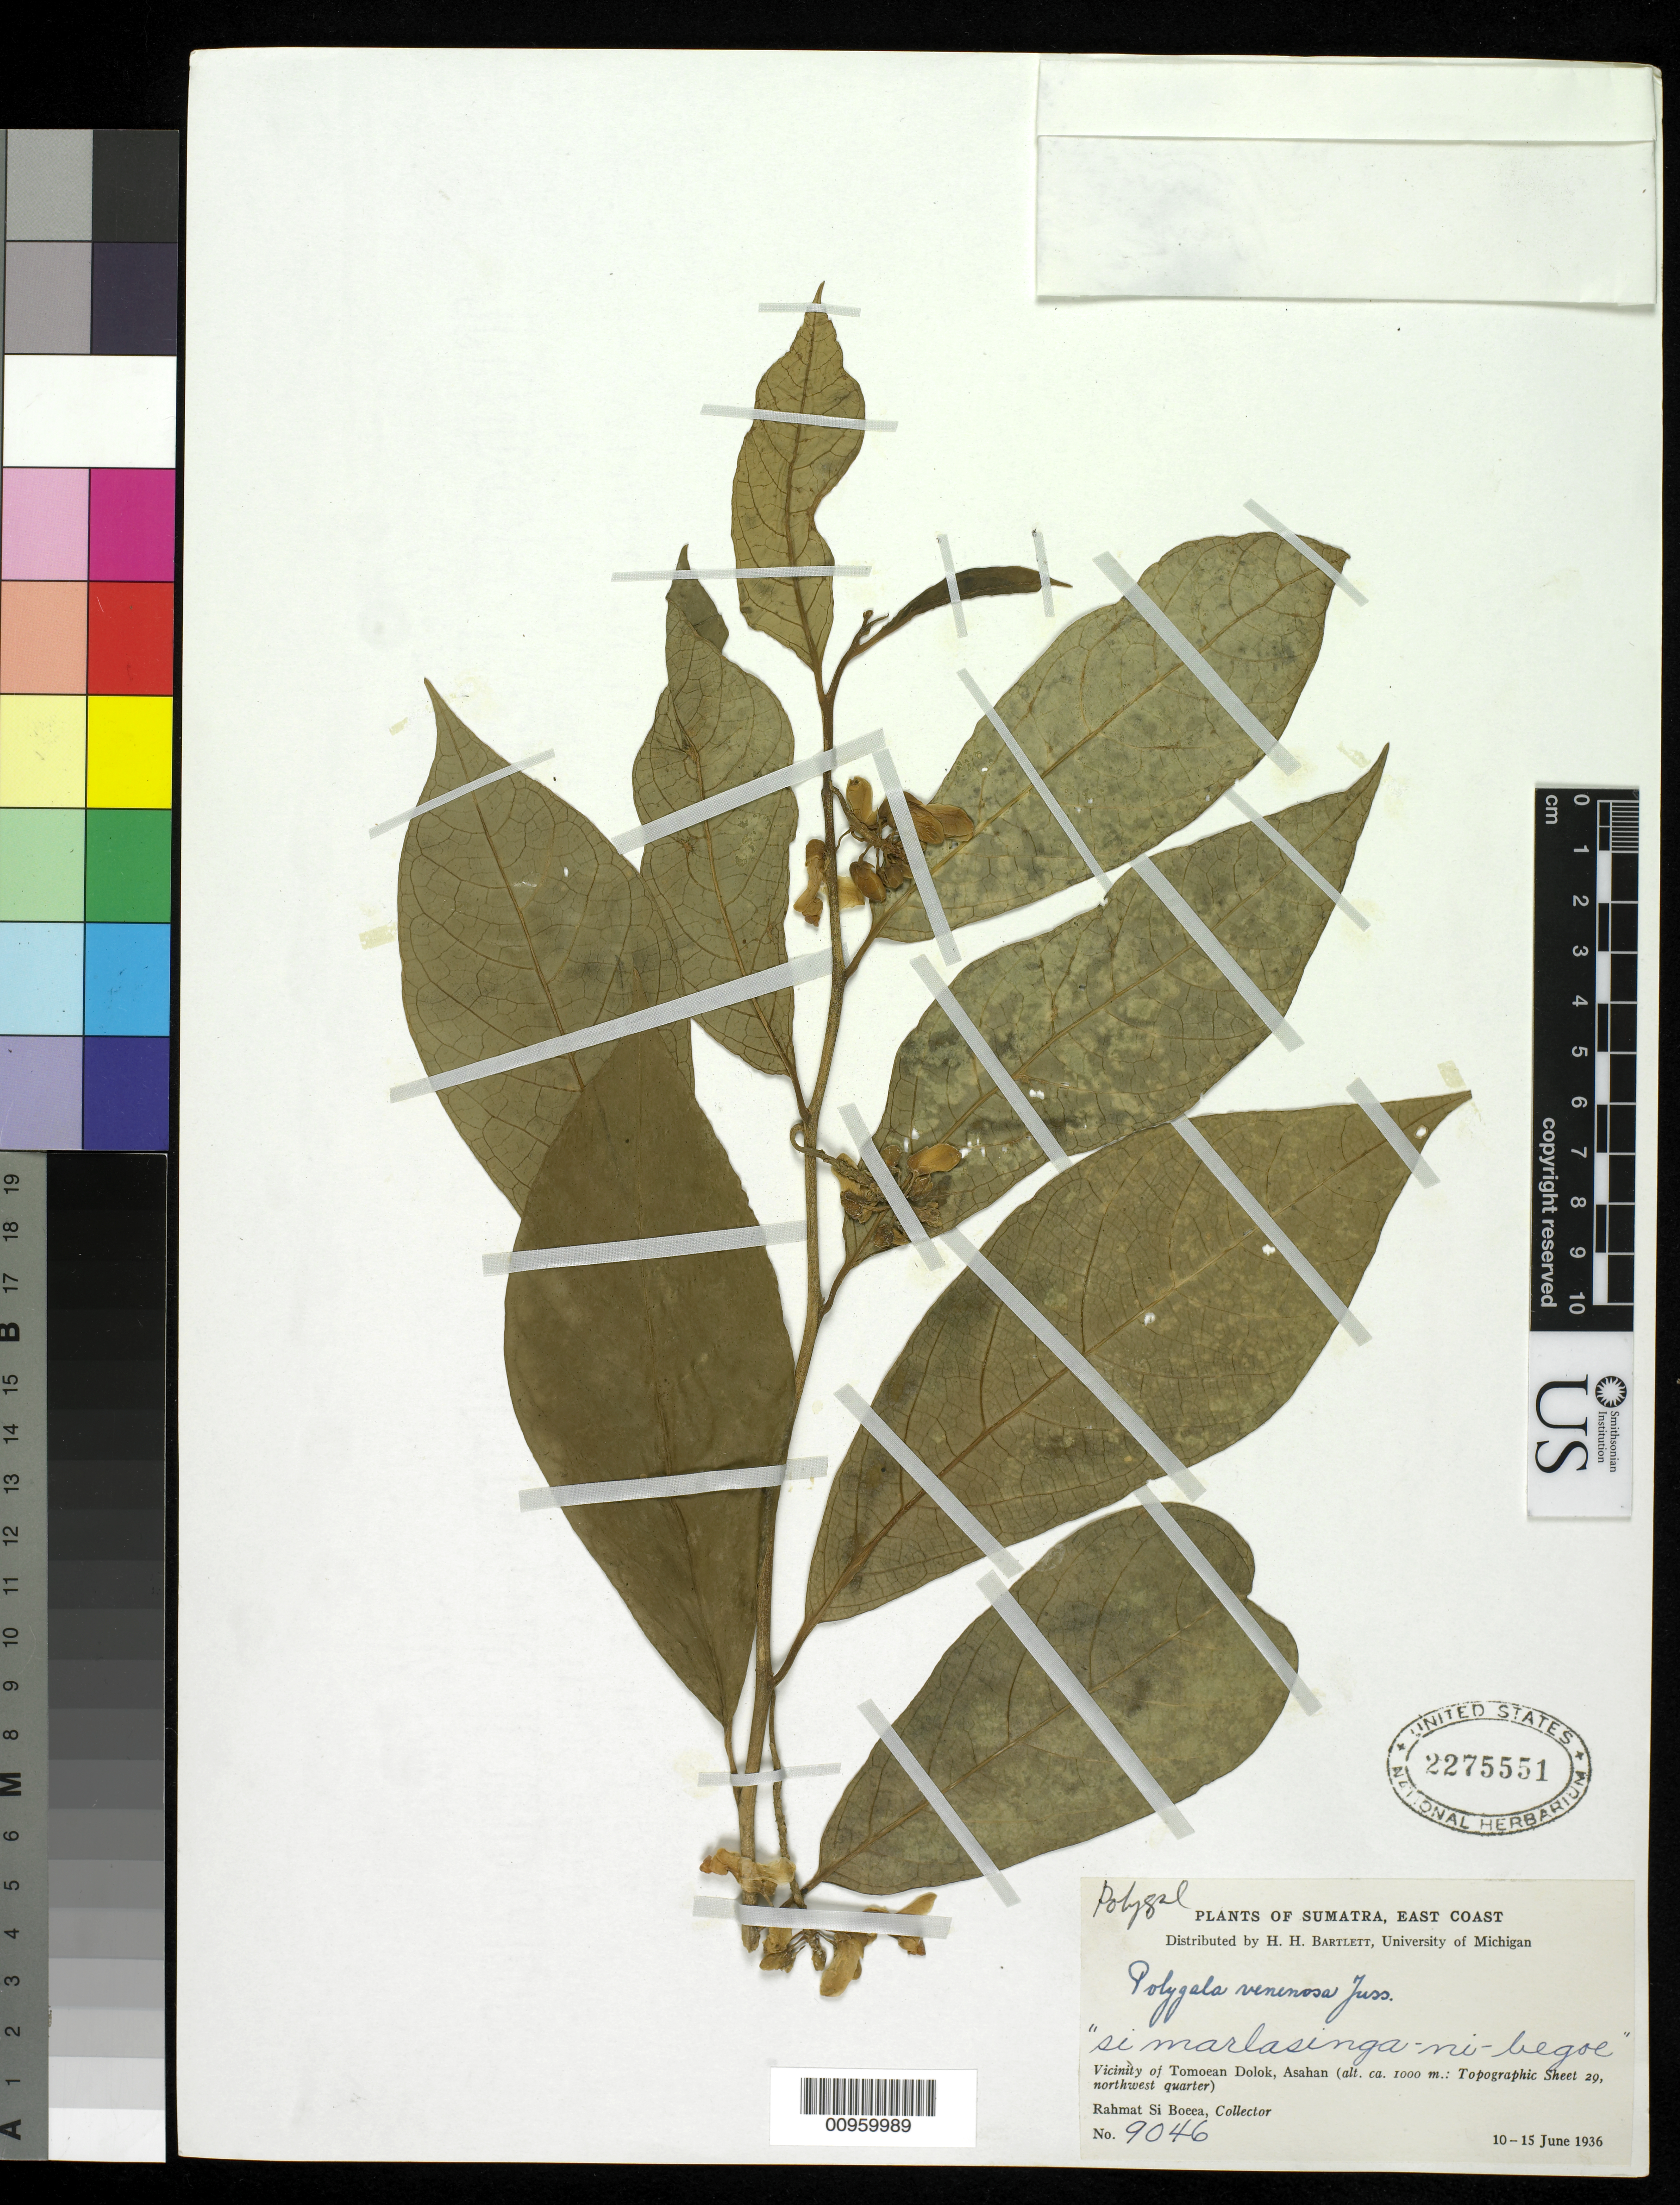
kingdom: Plantae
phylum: Tracheophyta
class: Magnoliopsida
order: Fabales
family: Polygalaceae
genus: Polygala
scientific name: Polygala venenosa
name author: Juss. ex Poir.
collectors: Rahmat Si Boeea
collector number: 9046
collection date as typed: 10 Jun 1936 to 15 Jun 1936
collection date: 1936-06-10/1936-06-15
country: Indonesia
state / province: Sumatra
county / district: North Sumatra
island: Sumatra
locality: Tomoean Dolok, Asahan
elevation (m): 1000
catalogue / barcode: US 2275551